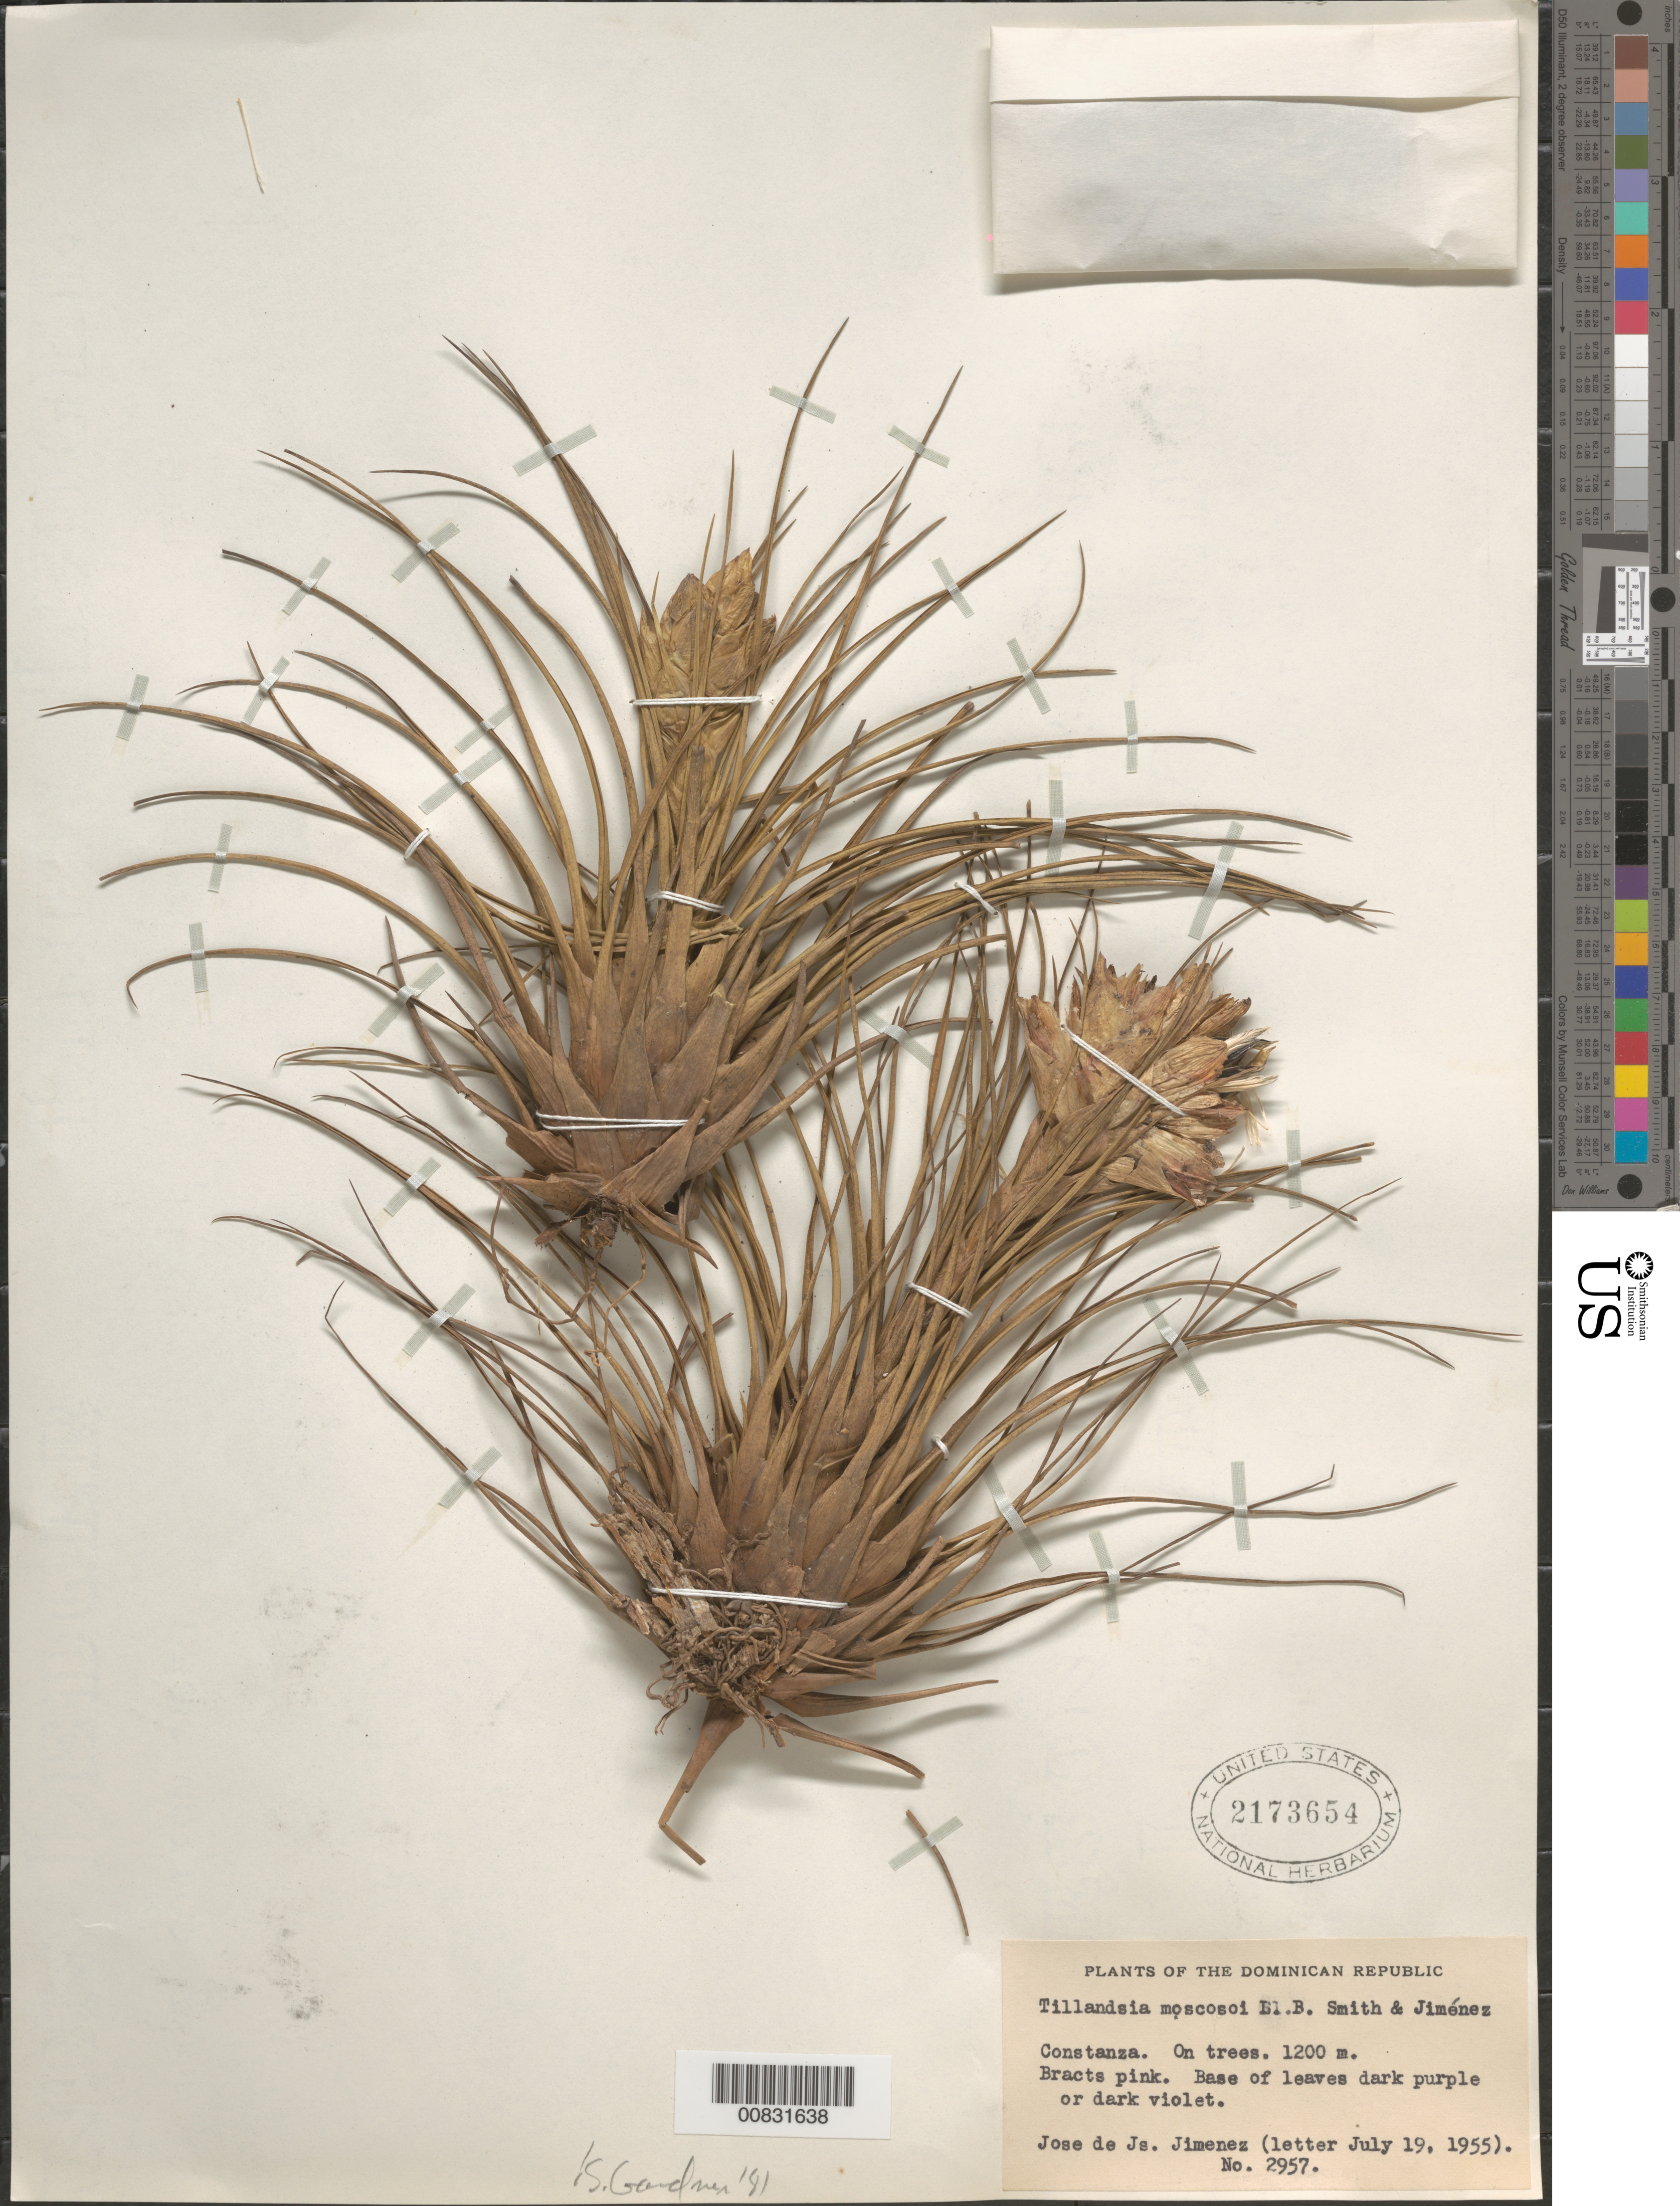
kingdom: Plantae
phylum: Tracheophyta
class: Liliopsida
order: Poales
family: Bromeliaceae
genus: Tillandsia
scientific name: Tillandsia moscosoi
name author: L.B. Sm. & J. Jiménez Alm. in L.B. Sm.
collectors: J. J. Jiménez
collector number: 2957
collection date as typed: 19 Jul 1955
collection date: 1955-07-19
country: Dominican Republic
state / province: La Vega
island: Hispaniola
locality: Constanza.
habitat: On trees.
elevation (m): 1200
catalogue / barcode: US 2173654